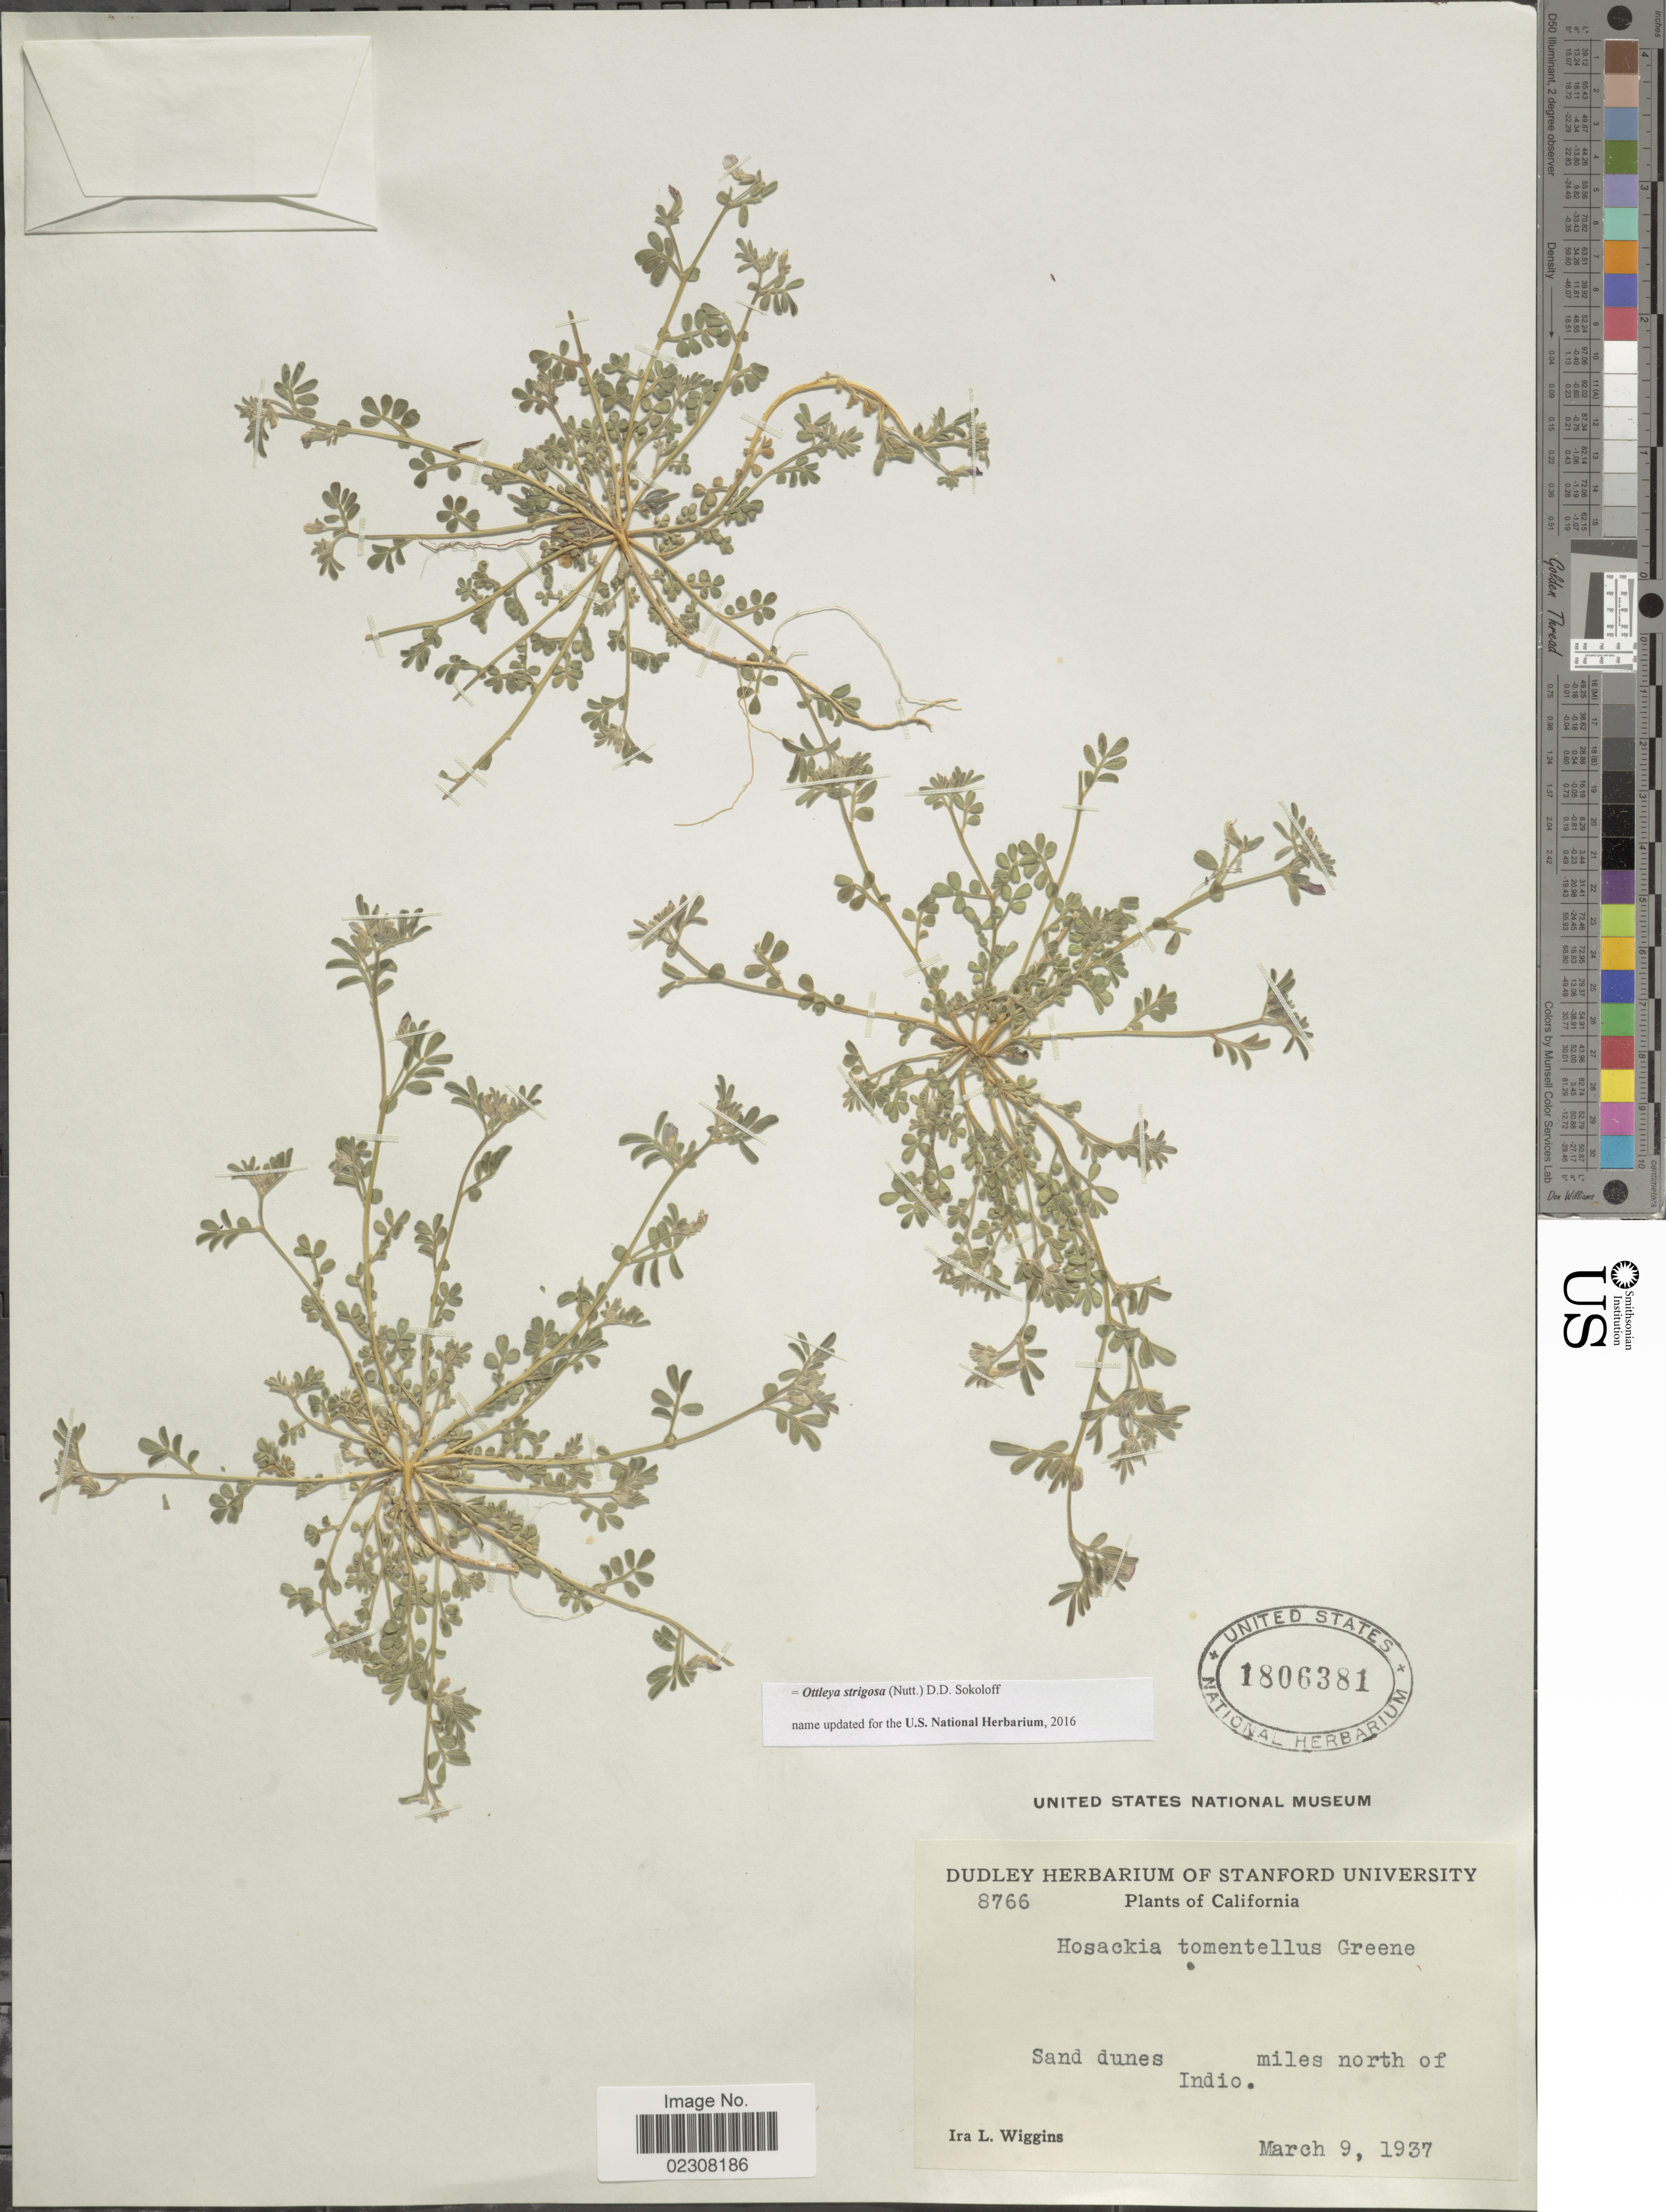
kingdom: Plantae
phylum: Tracheophyta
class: Magnoliopsida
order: Fabales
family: Fabaceae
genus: Ottleya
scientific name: Ottleya strigosa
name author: (Nutt.) D.D. Sokoloff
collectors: I. L. Wiggins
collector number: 8766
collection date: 1937-03-09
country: United States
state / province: California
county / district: Riverside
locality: Sand dunes miles north of Indio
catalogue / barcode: US 1806381